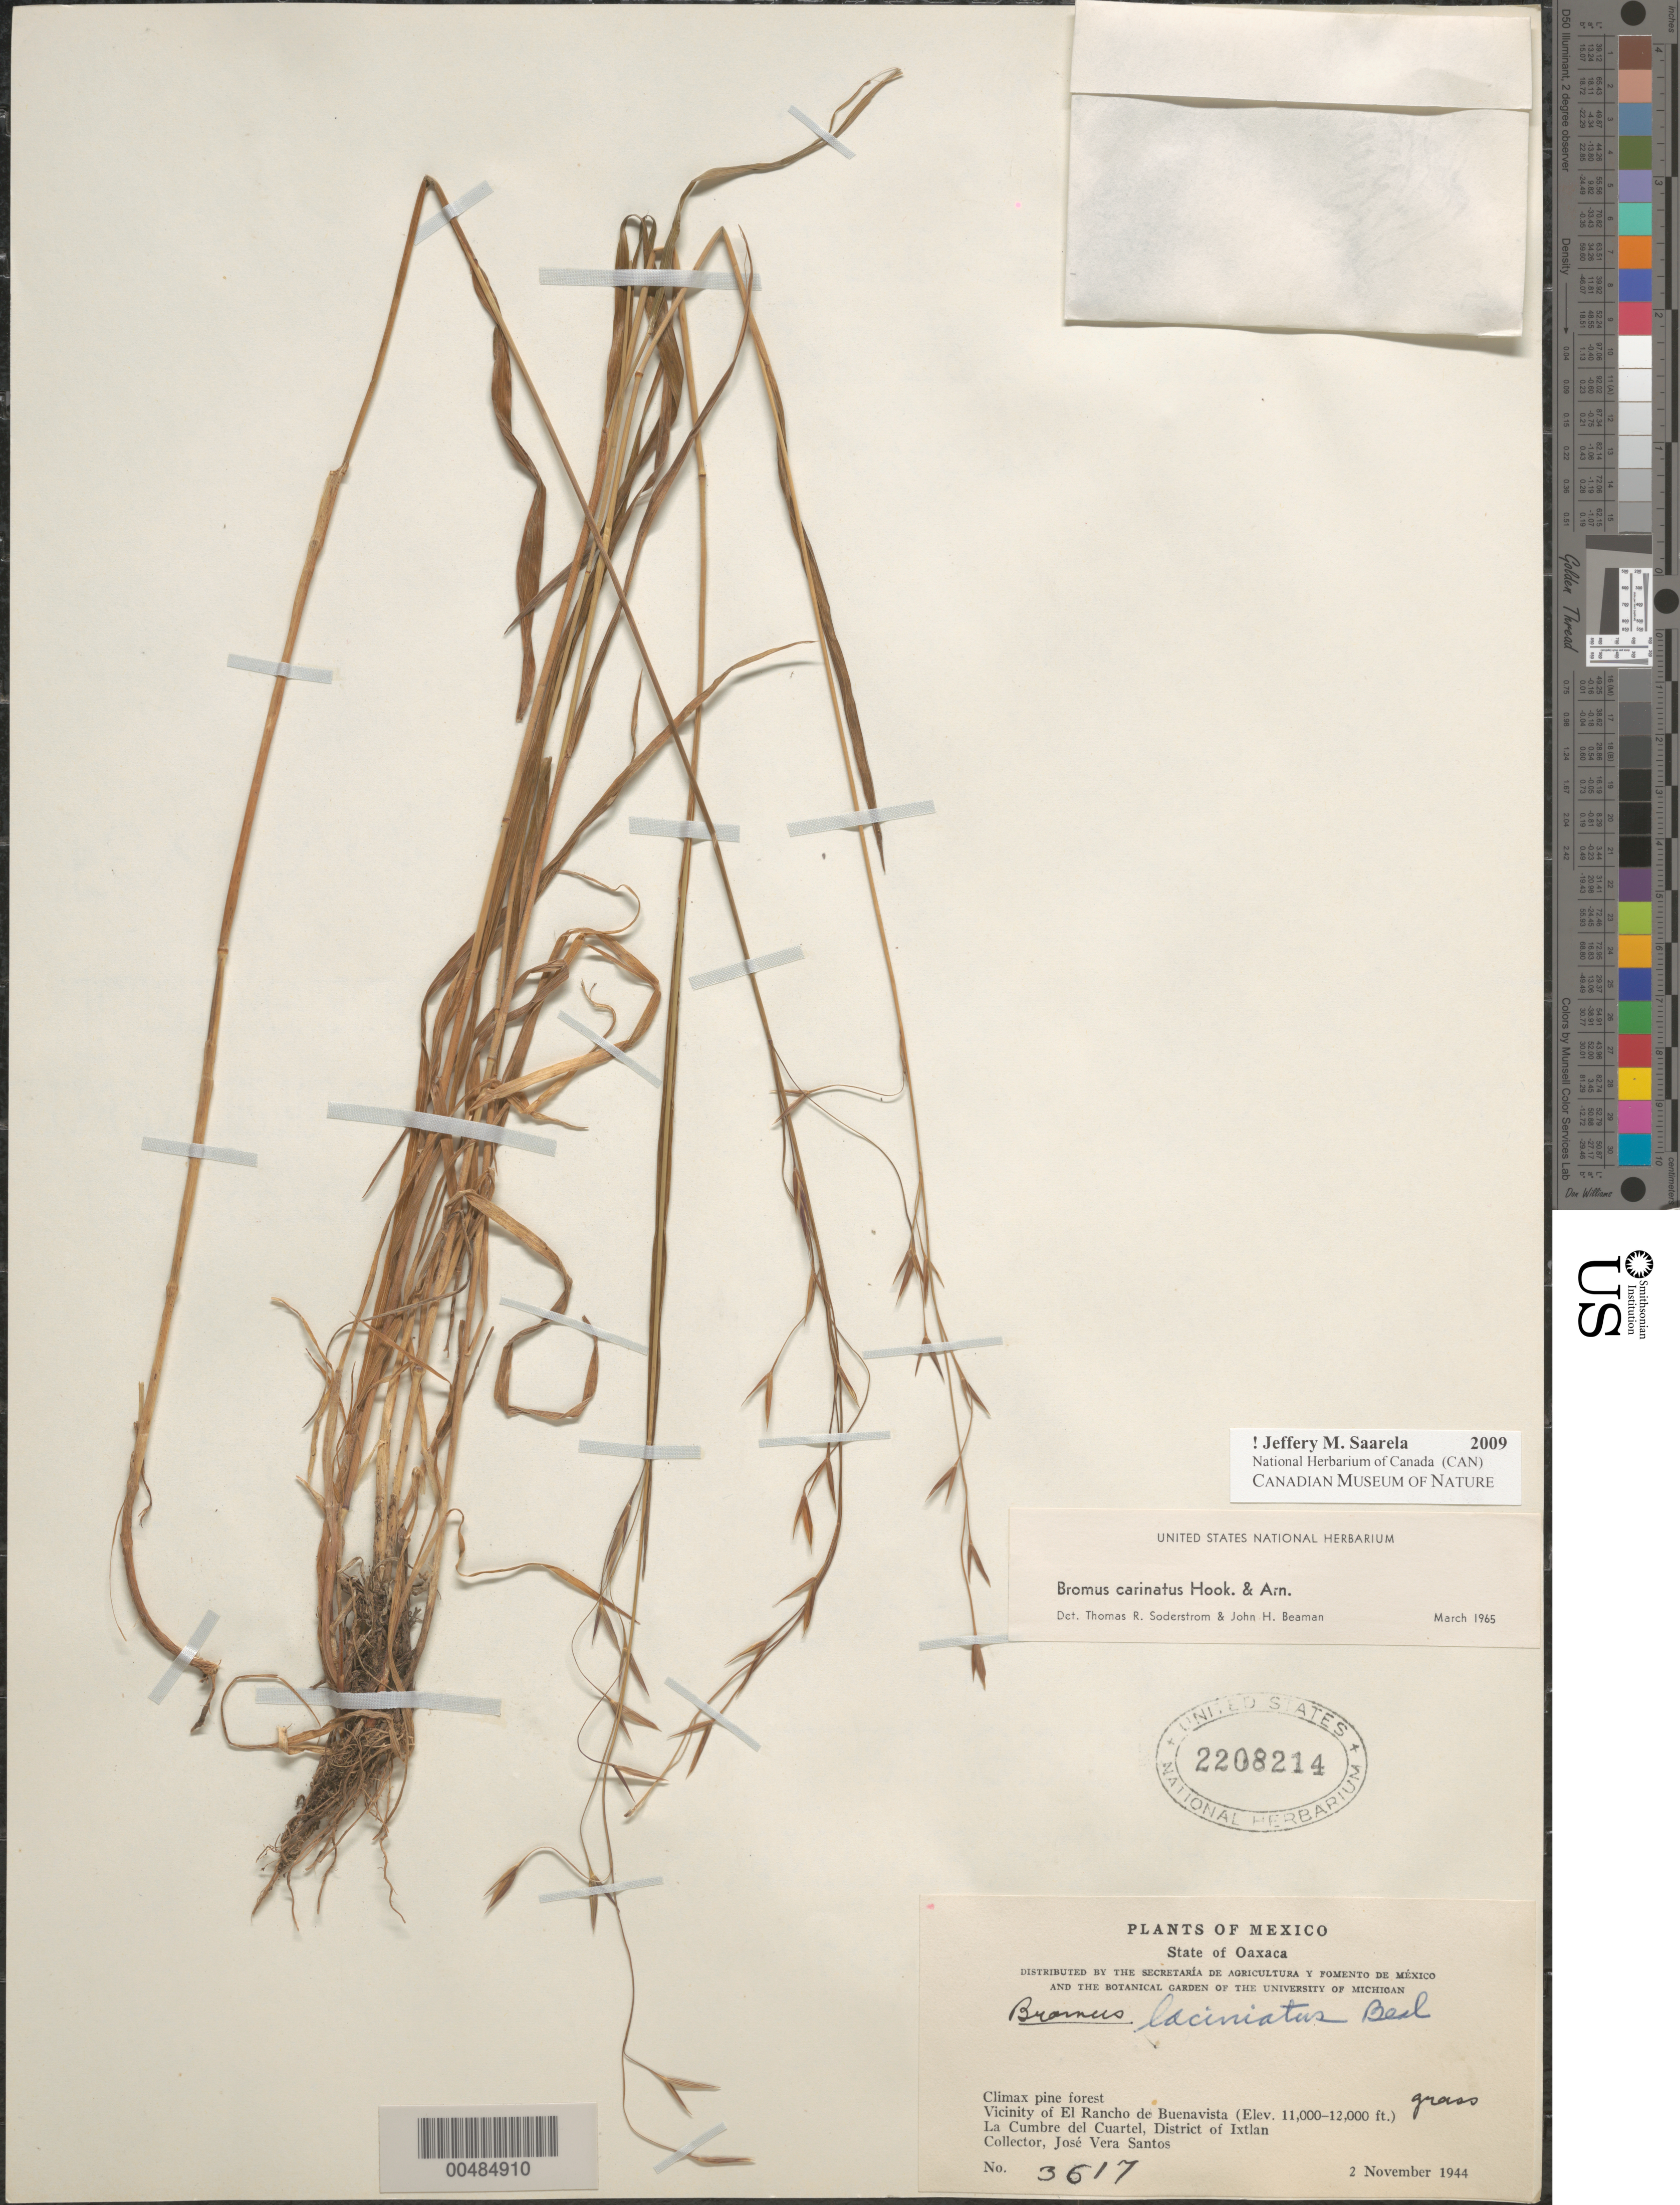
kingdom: Plantae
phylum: Tracheophyta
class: Liliopsida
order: Poales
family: Poaceae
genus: Bromus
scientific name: Bromus carinatus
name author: Hook. & Arn.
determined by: Soderstrom, T. R.; Beaman, J. H.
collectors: J. V. Santos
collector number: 3617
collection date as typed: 2 Nov 1944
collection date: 1944-11-02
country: Mexico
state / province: Oaxaca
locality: Vicinity of El Rancho de Buenavista, La Cumbre del Cuartel, District of Ixtlan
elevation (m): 3353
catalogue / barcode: US 2208214